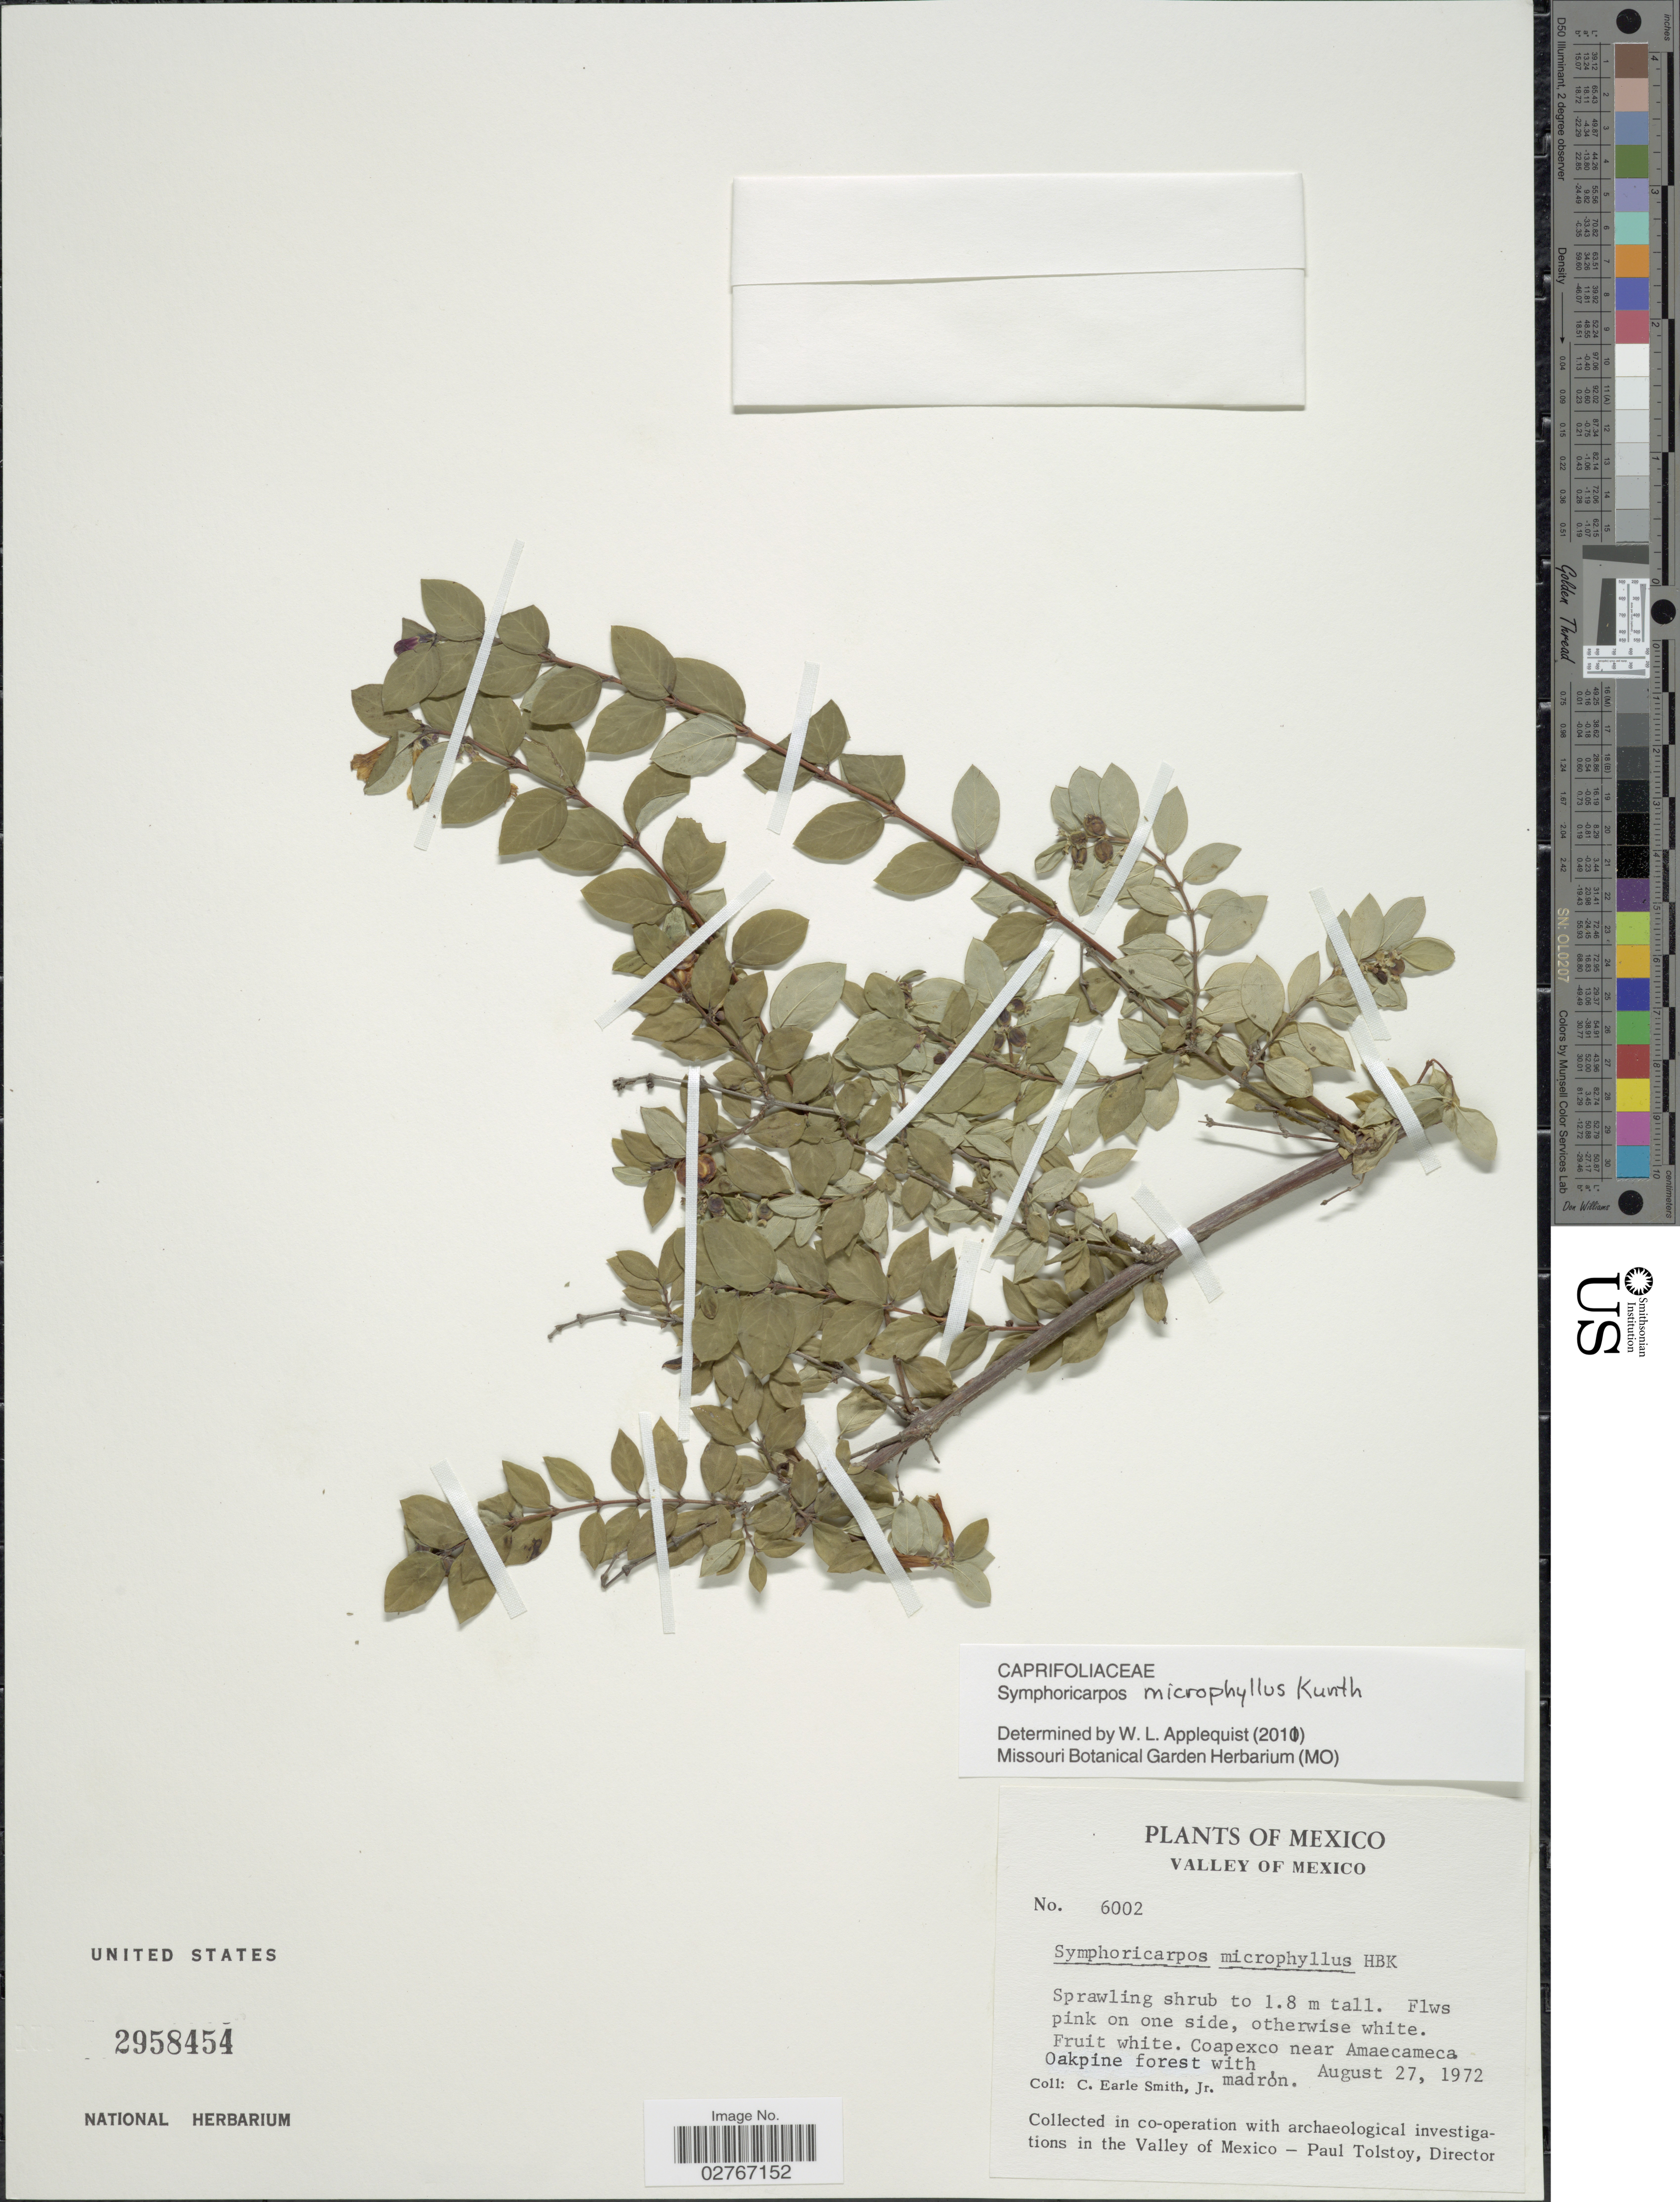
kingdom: Plantae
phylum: Tracheophyta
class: Magnoliopsida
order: Dipsacales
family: Caprifoliaceae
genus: Symphoricarpos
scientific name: Symphoricarpos microphyllus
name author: Kunth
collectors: C. E. Smith Jr.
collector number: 6002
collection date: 1972-08-27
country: Mexico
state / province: México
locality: Valley of Mexico, Coapexco near Amaecameca Oakpine forest with madron.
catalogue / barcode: US 2958454